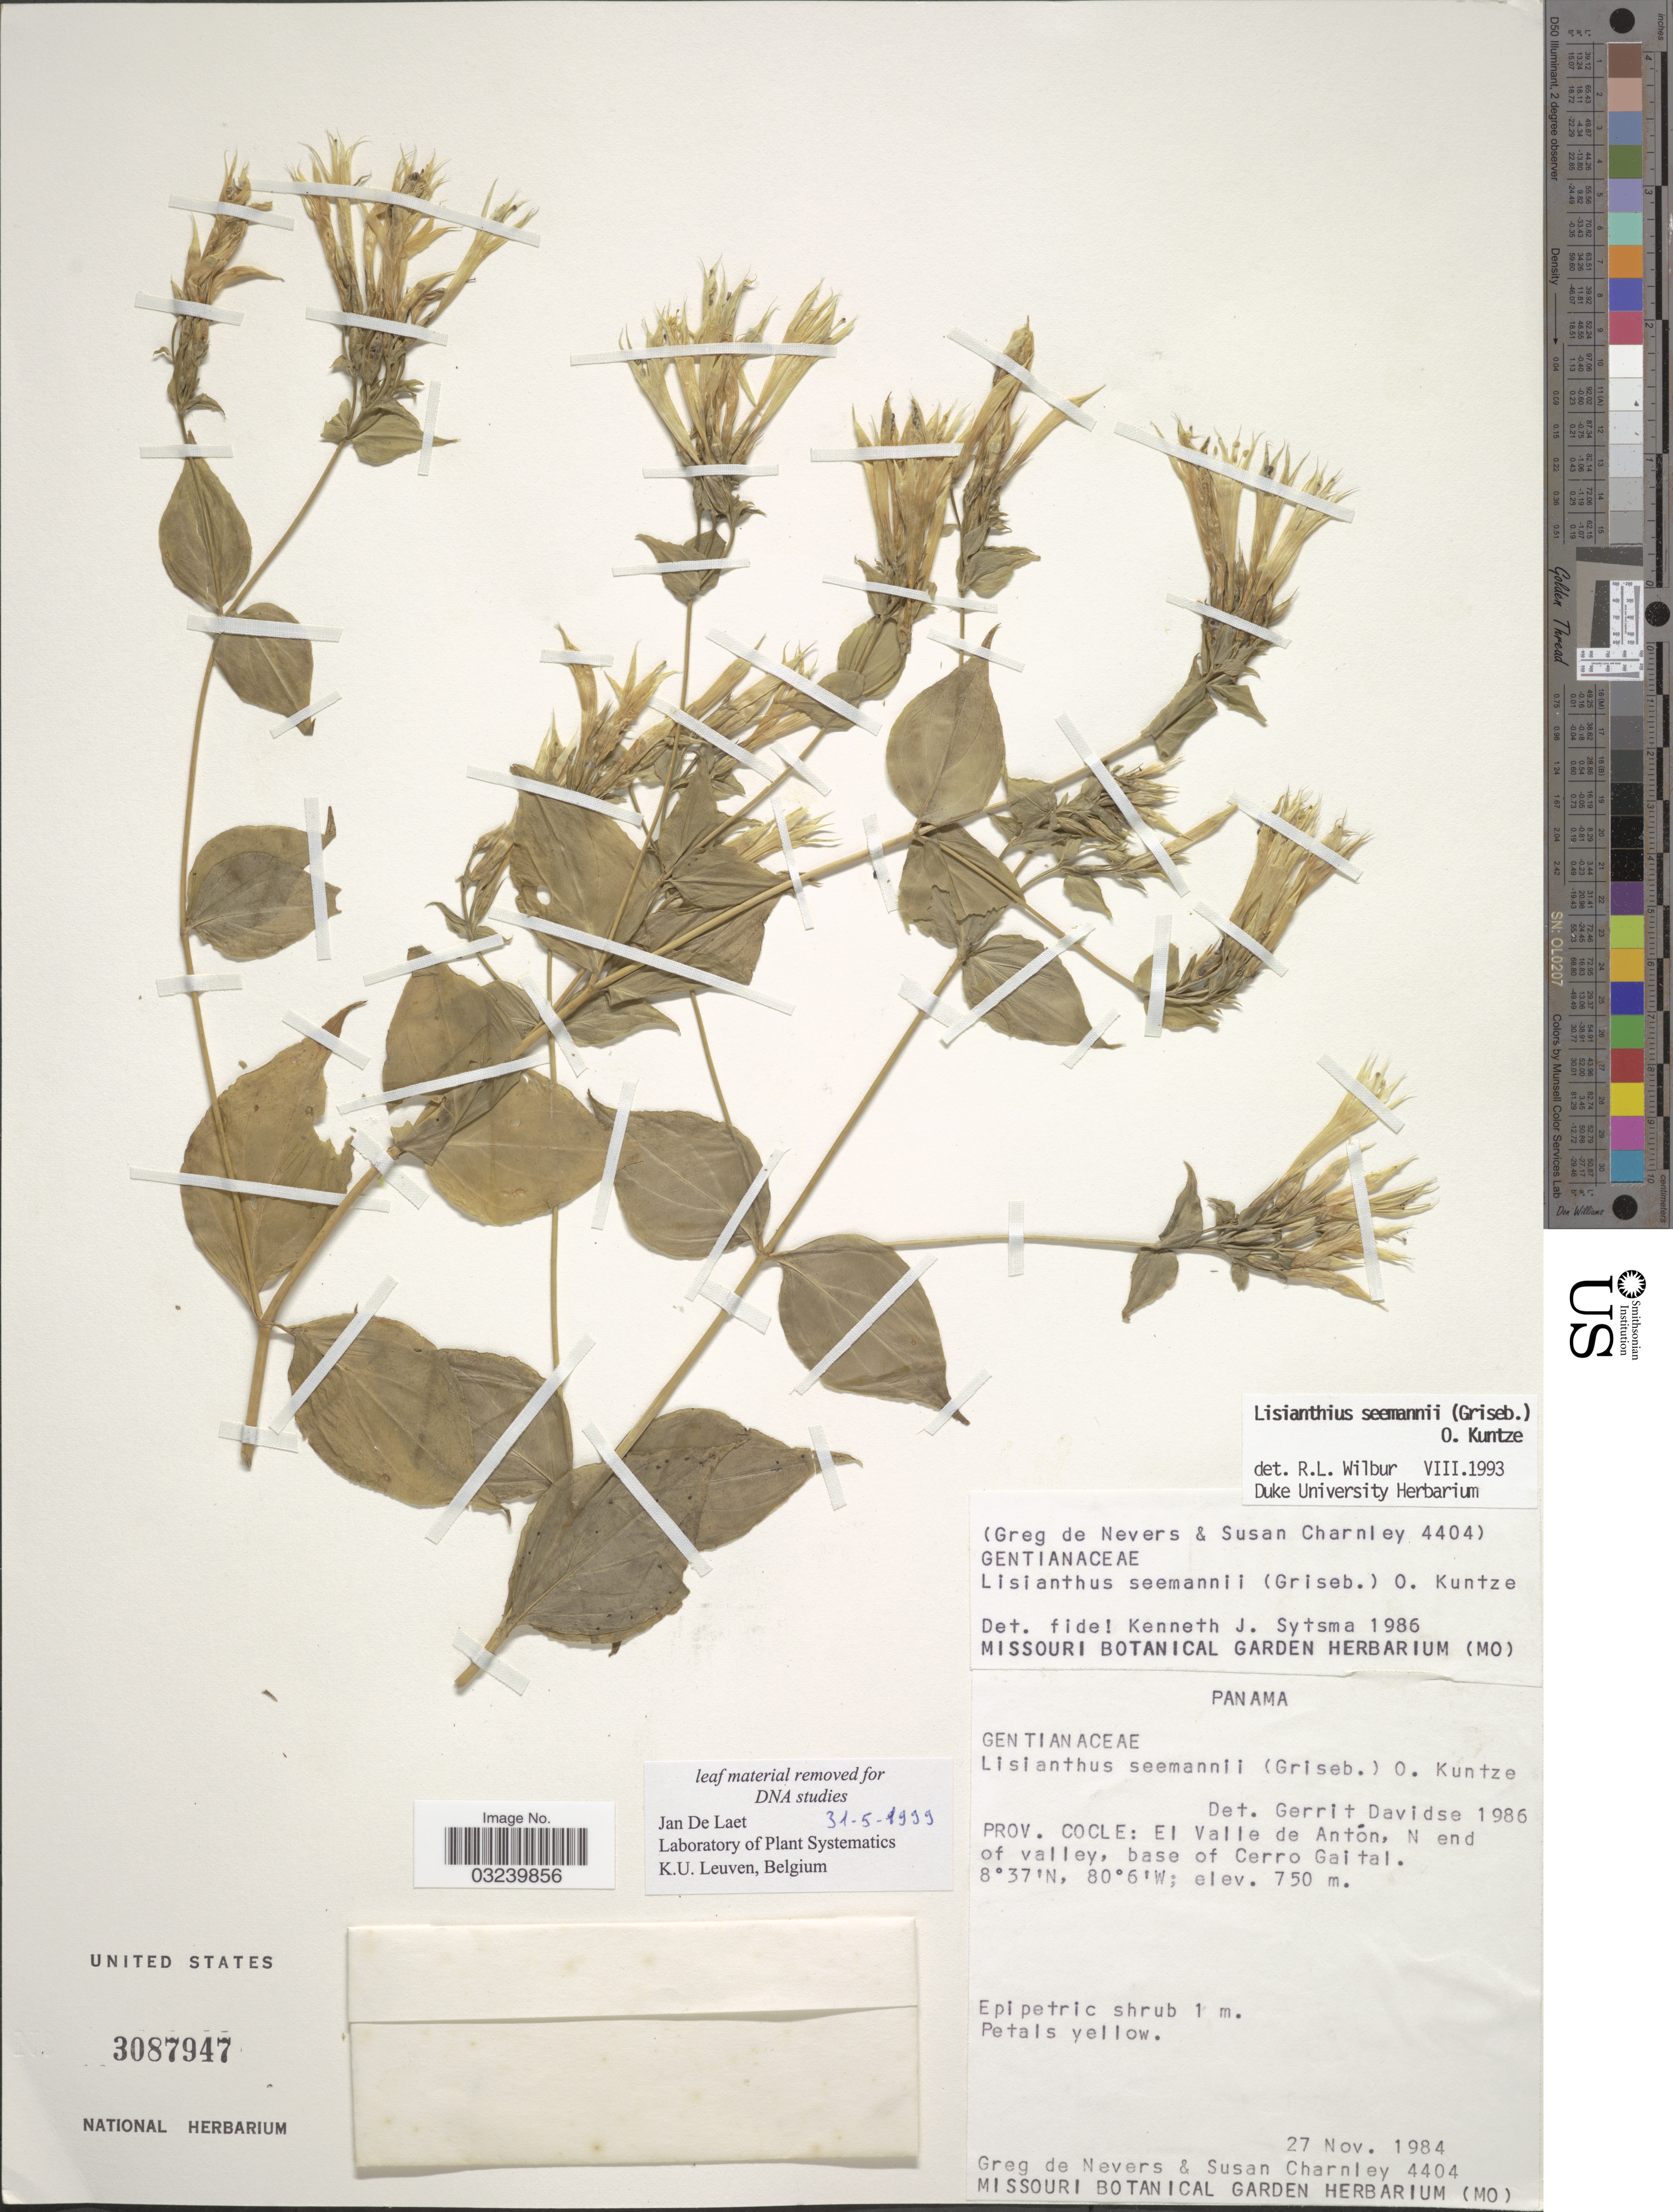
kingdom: Plantae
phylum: Tracheophyta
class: Magnoliopsida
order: Gentianales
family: Gentianaceae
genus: Lisianthius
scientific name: Lisianthius seemannii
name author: (Griseb.) Kuntze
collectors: G. Nevers & S. Charnley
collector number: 4404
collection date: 1984-11-27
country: Panama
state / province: Coclé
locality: El Valle de Antón, N end of valley, base of Cerro Gaital.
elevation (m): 750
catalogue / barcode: US 3087947